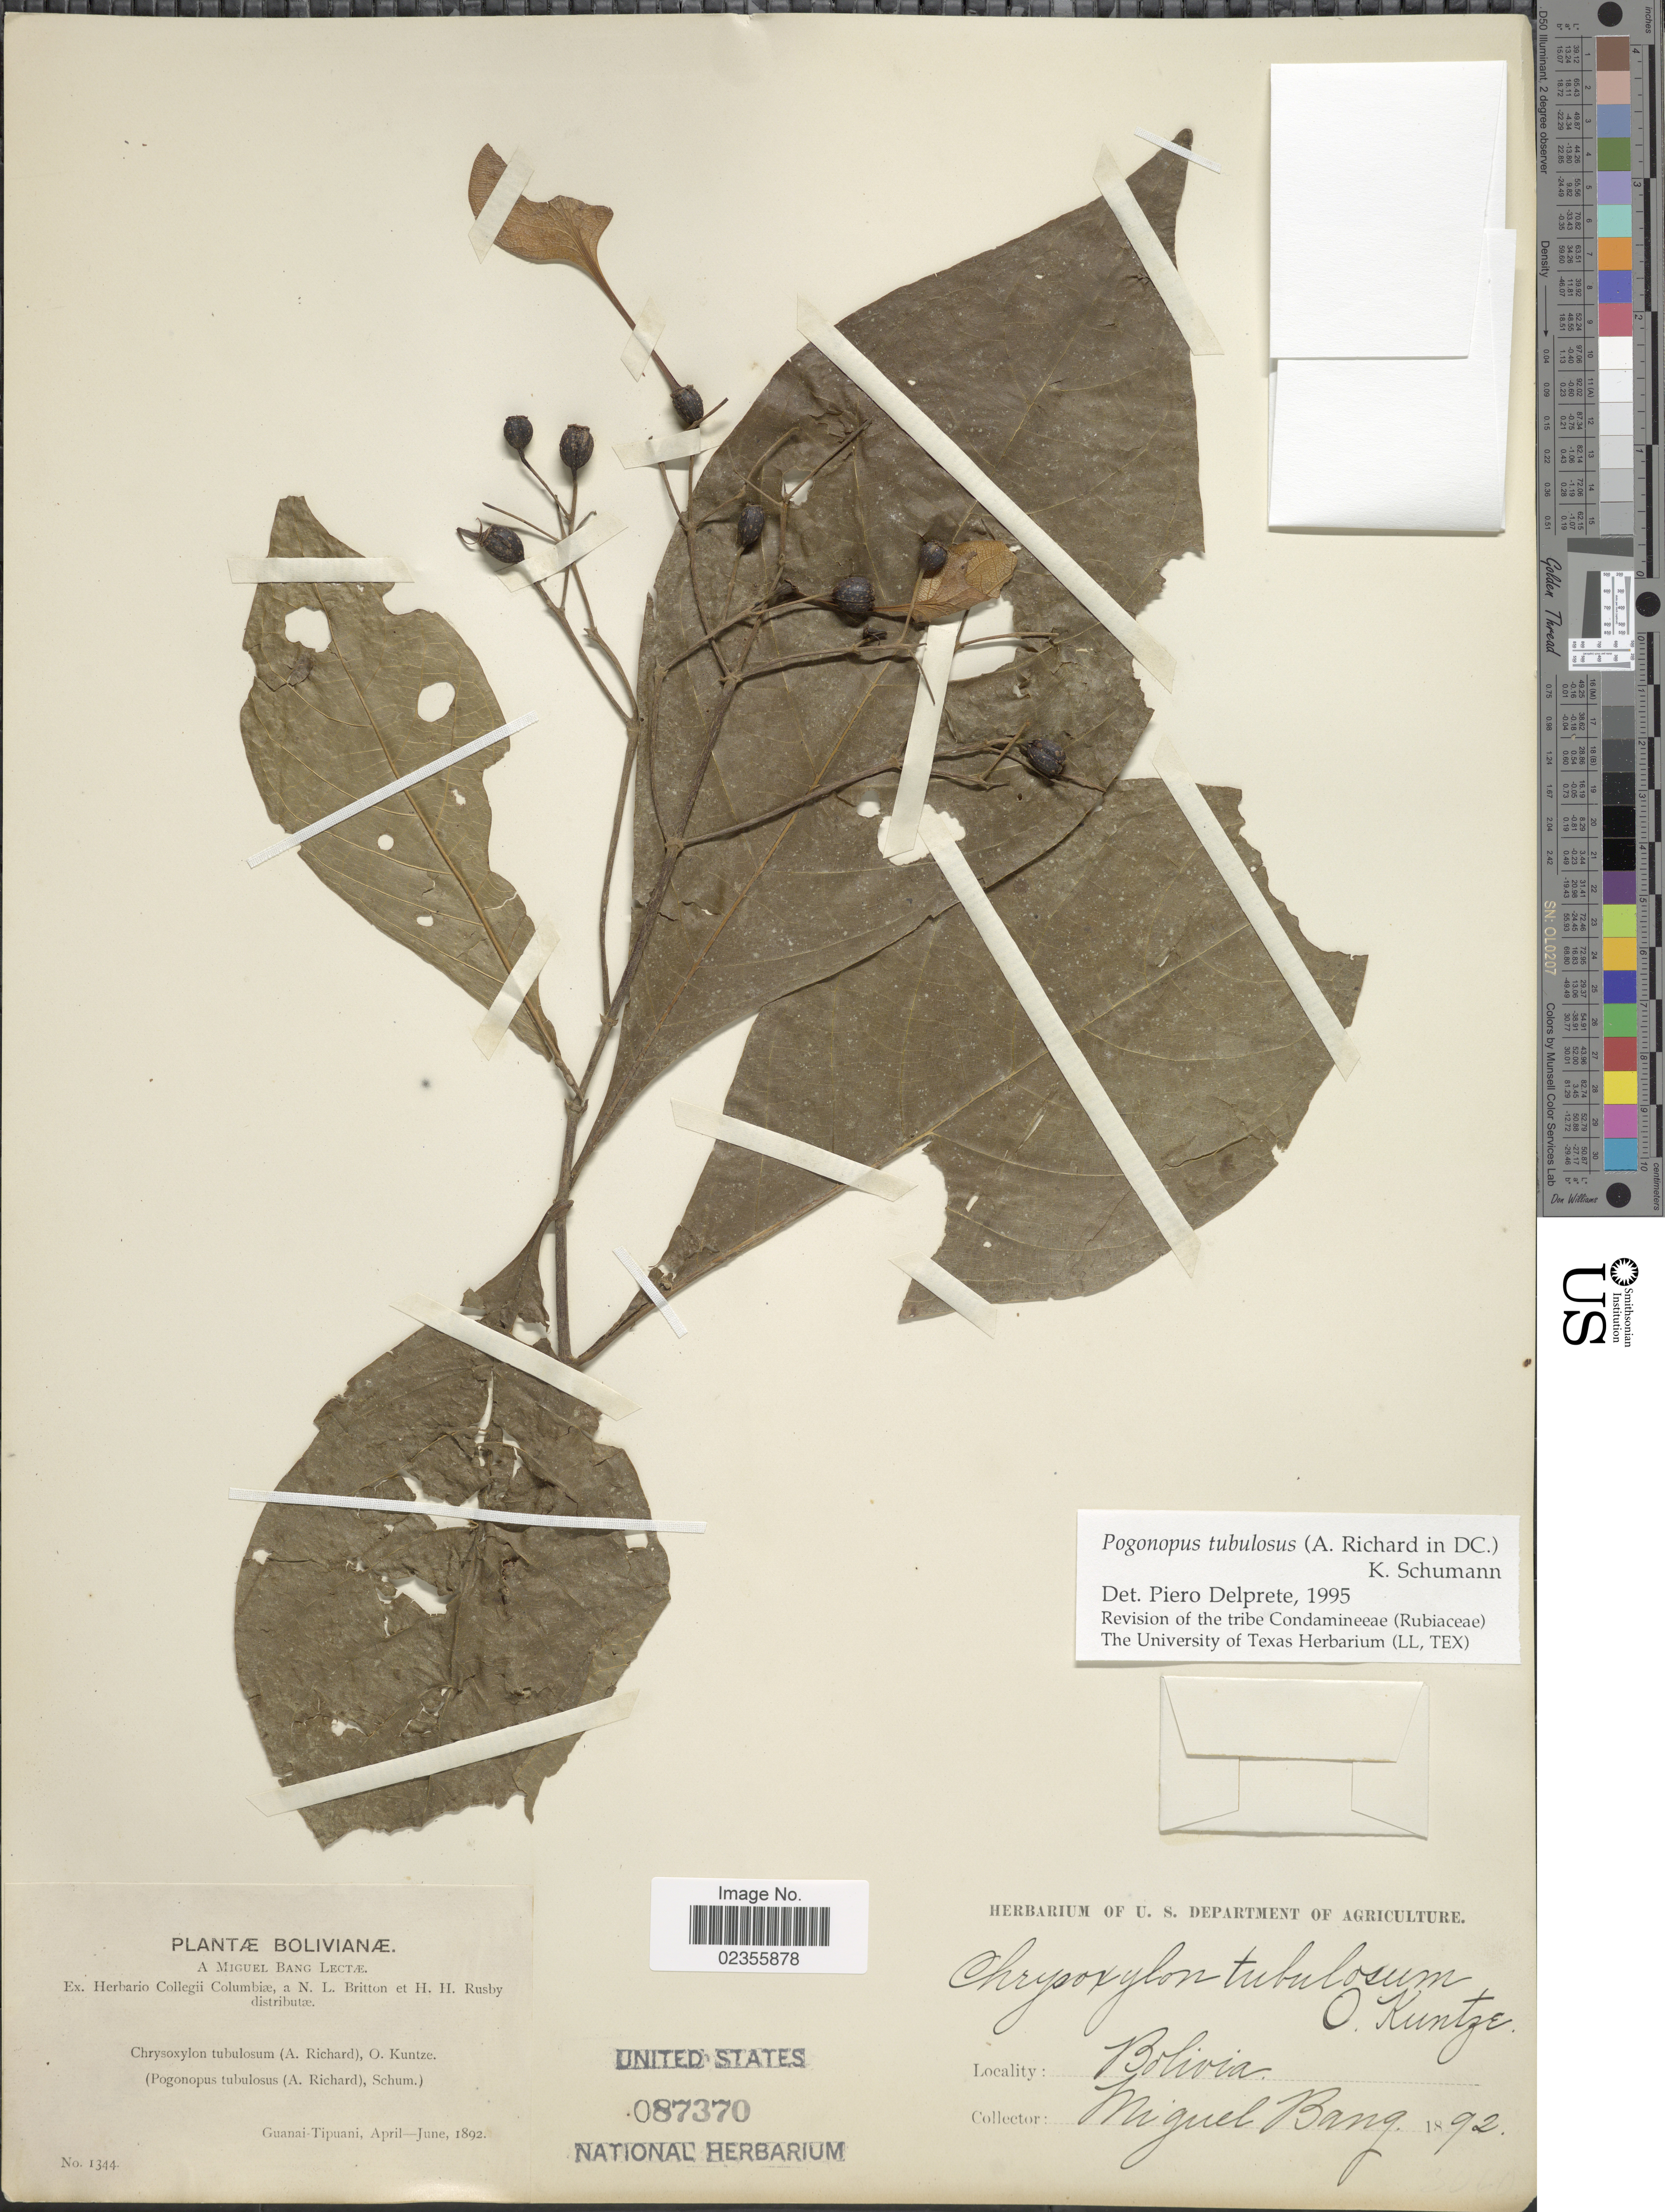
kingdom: Plantae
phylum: Tracheophyta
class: Magnoliopsida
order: Gentianales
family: Rubiaceae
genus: Pogonopus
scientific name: Pogonopus tubulosus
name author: (A. Rich. in DC.) K. Schum.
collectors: M. Bang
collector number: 1344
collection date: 1892-04/1892-06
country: Bolivia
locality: Bolivianæ. Guanai-Tipuani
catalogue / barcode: US 87370